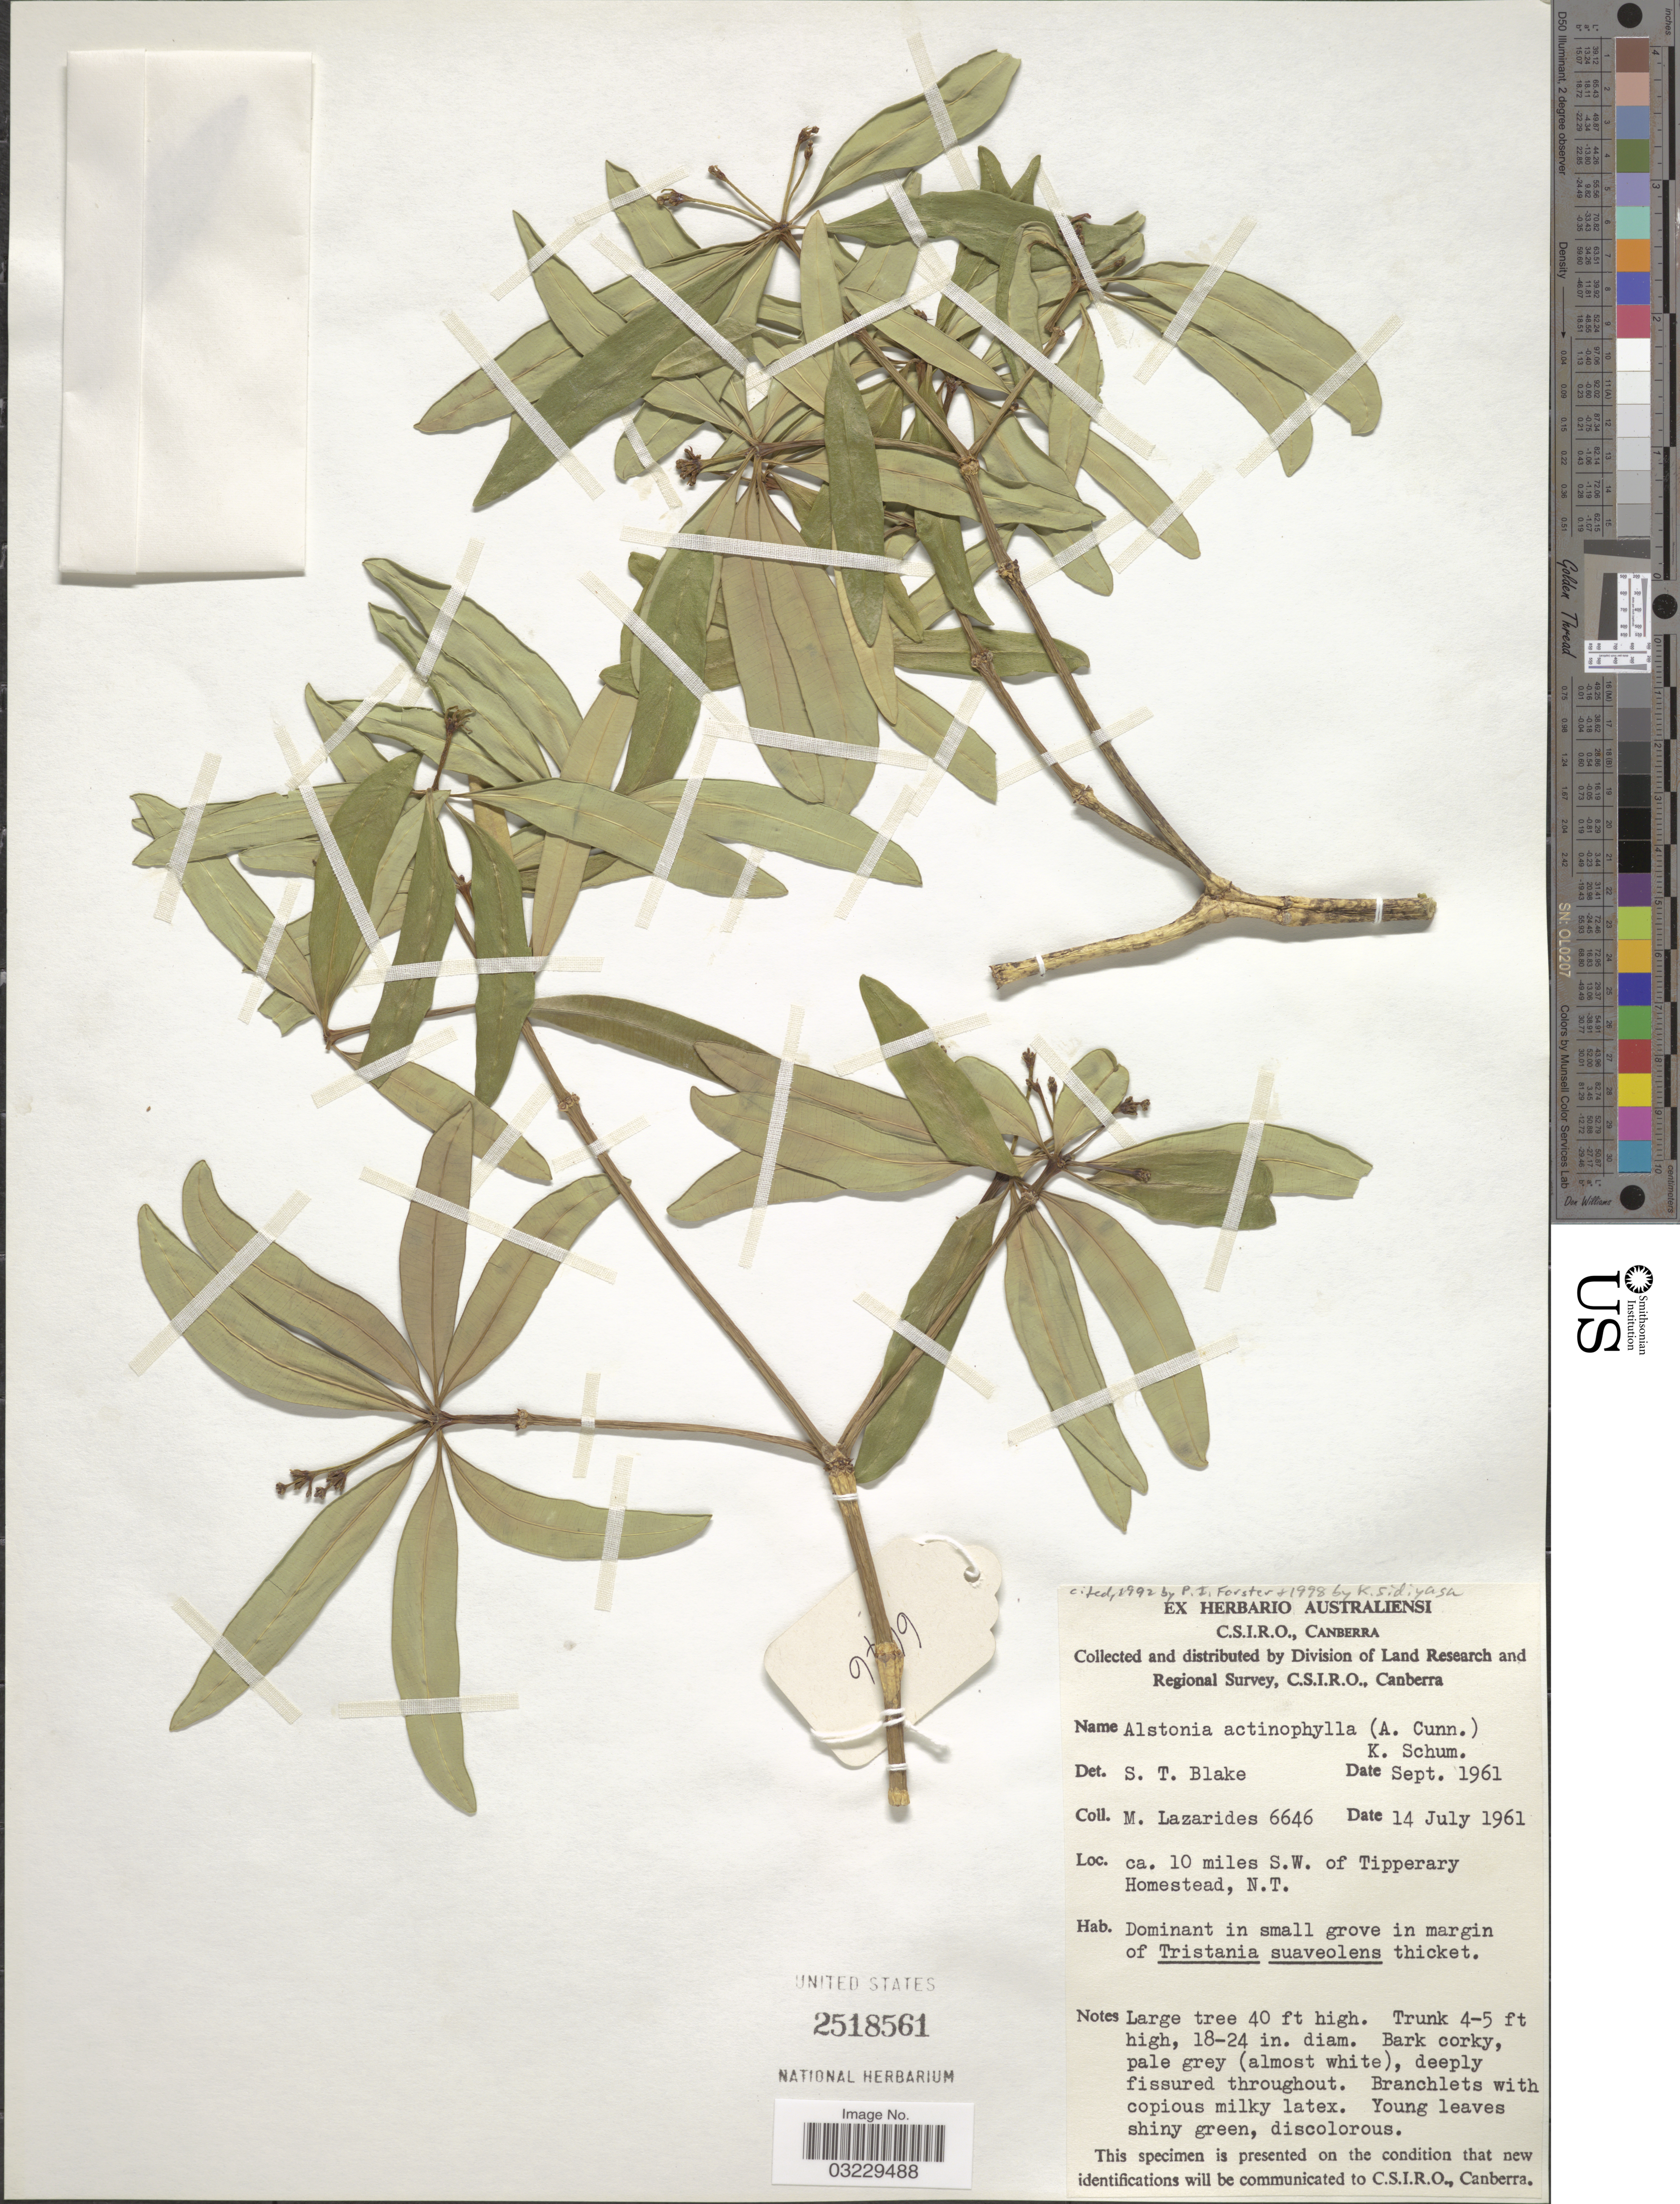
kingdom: Plantae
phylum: Tracheophyta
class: Magnoliopsida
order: Gentianales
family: Apocynaceae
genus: Alstonia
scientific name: Alstonia actinophylla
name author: (A. Cunn.) K. Schum.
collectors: M. Lazarides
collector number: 6646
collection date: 1961-07-14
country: Australia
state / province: Northern Territory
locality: Ca. 10 miles S.W. of Tipperary Homestead, N.T.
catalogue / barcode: US 2518561